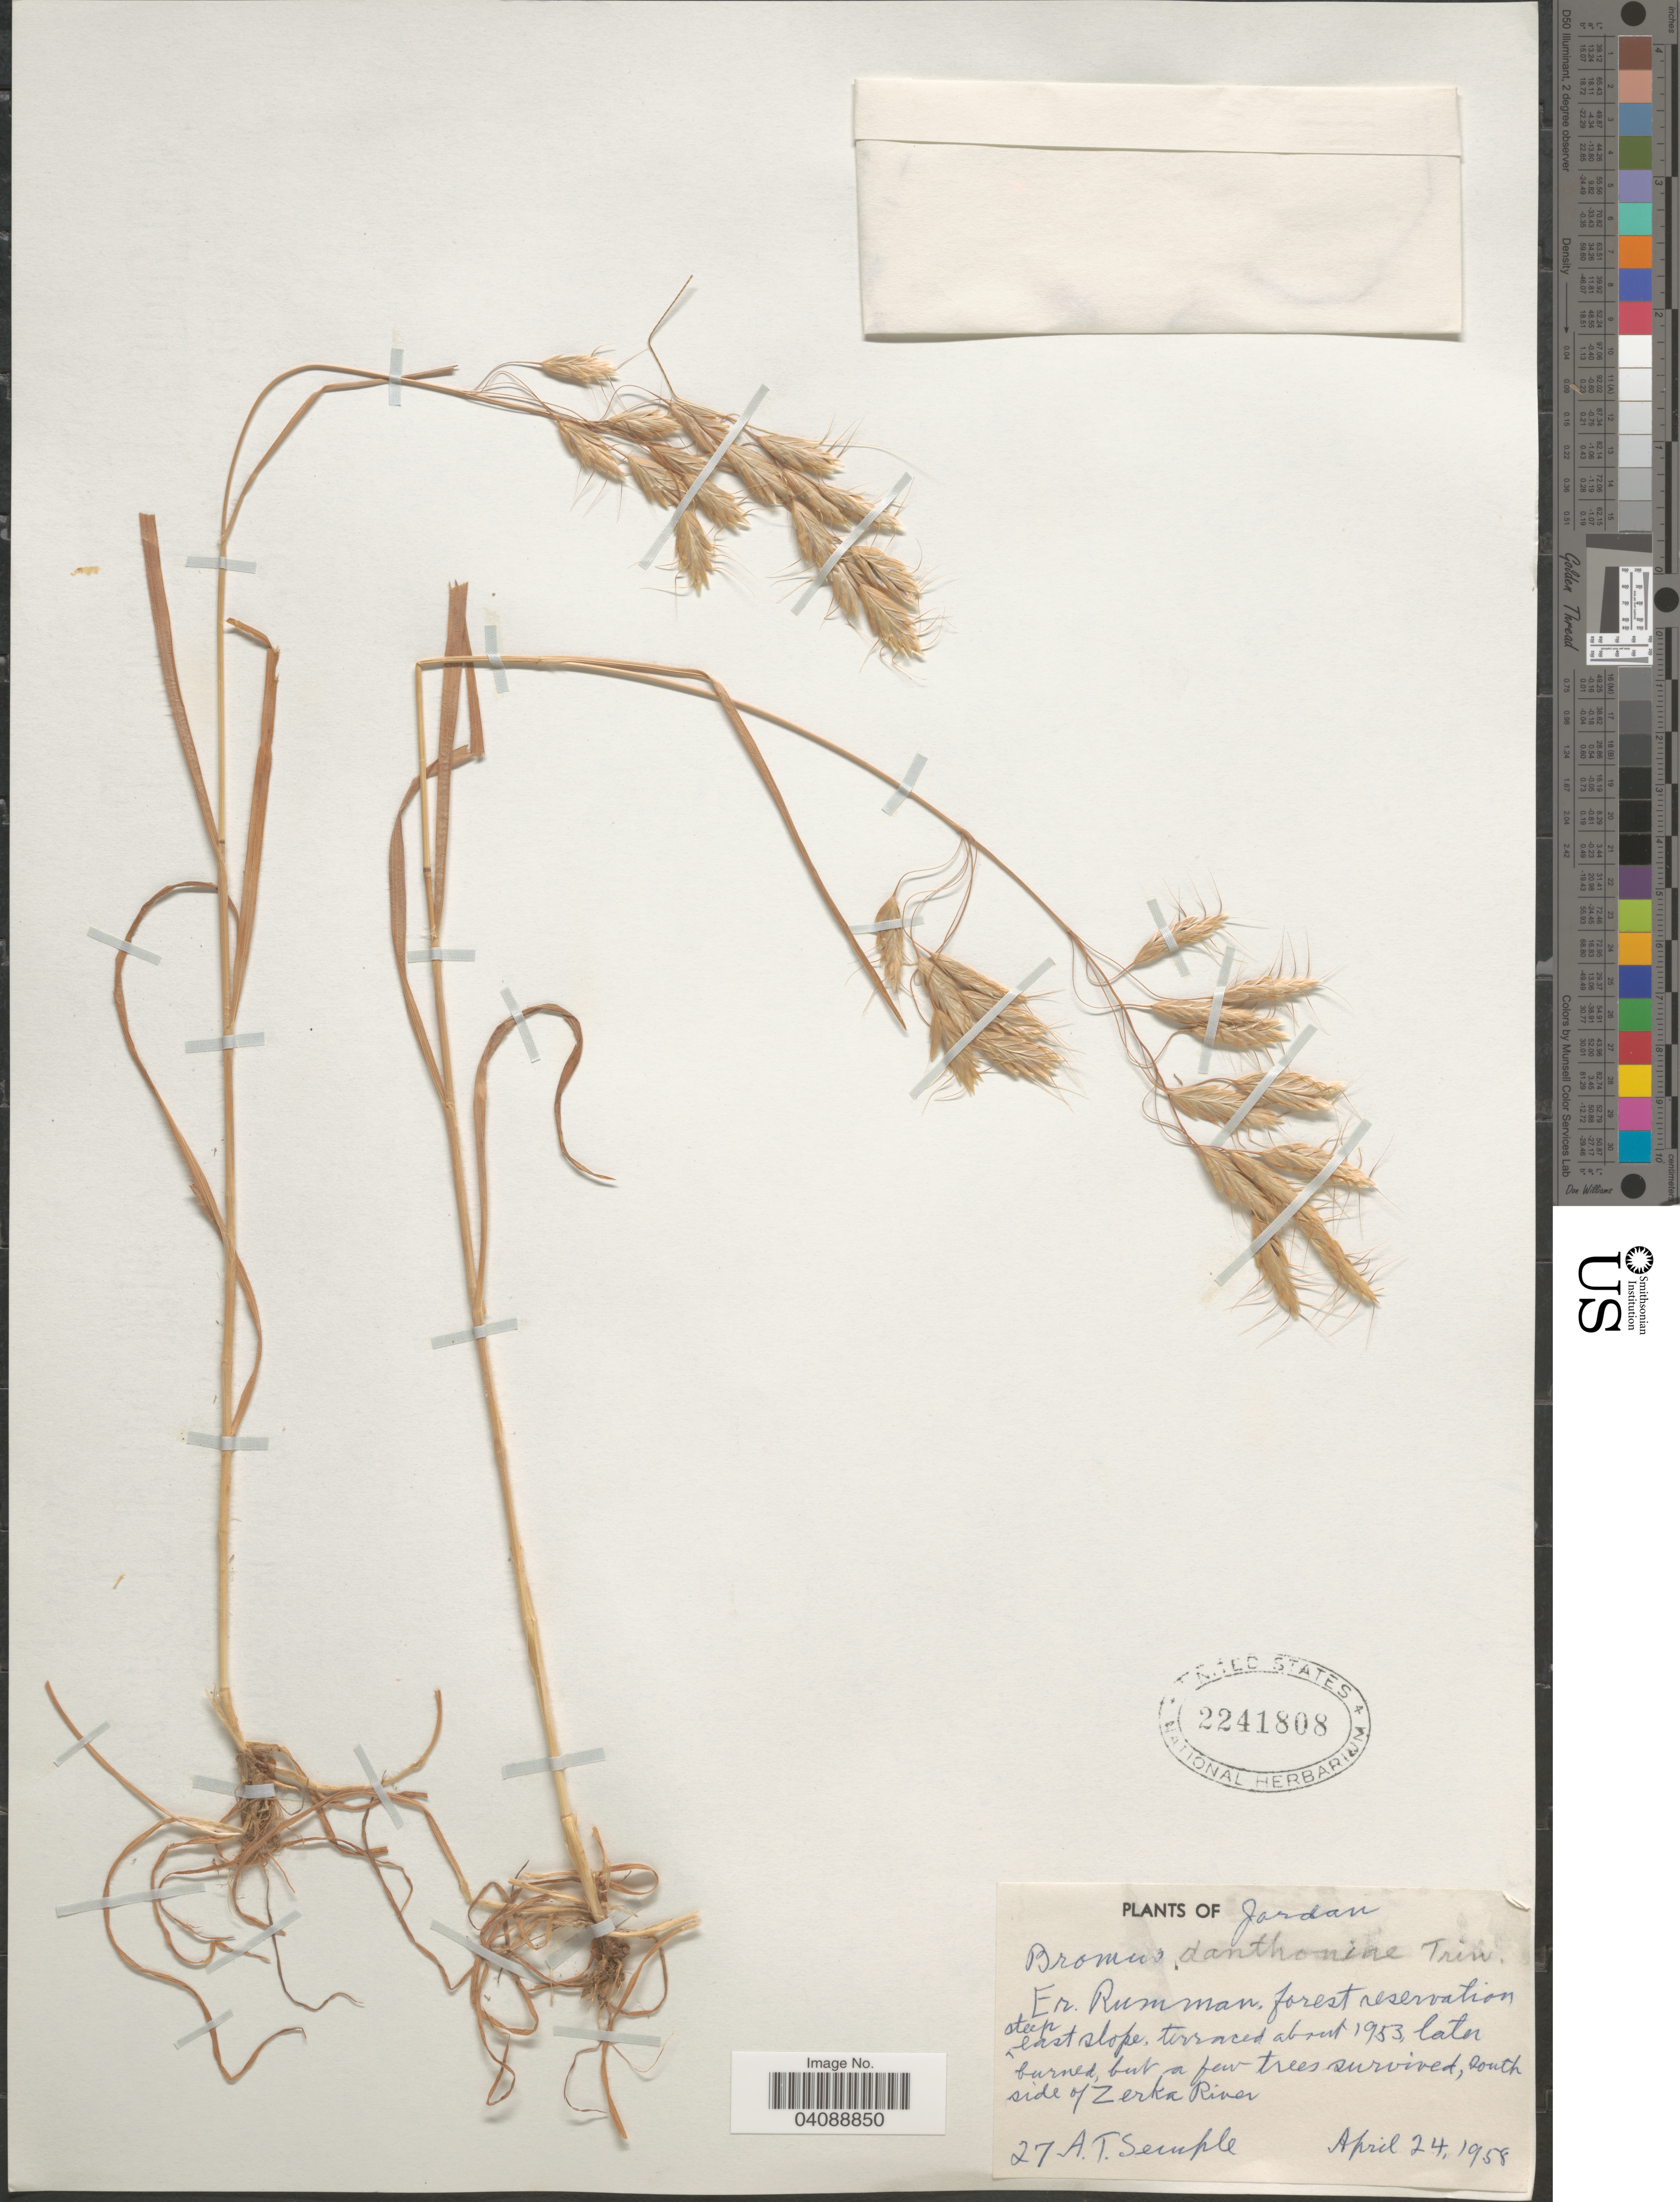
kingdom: Plantae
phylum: Tracheophyta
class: Liliopsida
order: Poales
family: Poaceae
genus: Bromus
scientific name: Bromus danthoniae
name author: Trin. ex C.A. Mey.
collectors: A. Semple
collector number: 27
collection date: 1958-04-24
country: Jordan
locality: Er. Rumman, forest reservation steep east slope, terraced about 1953, later burned, but a few trees survived, south side of Zerka River.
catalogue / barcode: US 2241808